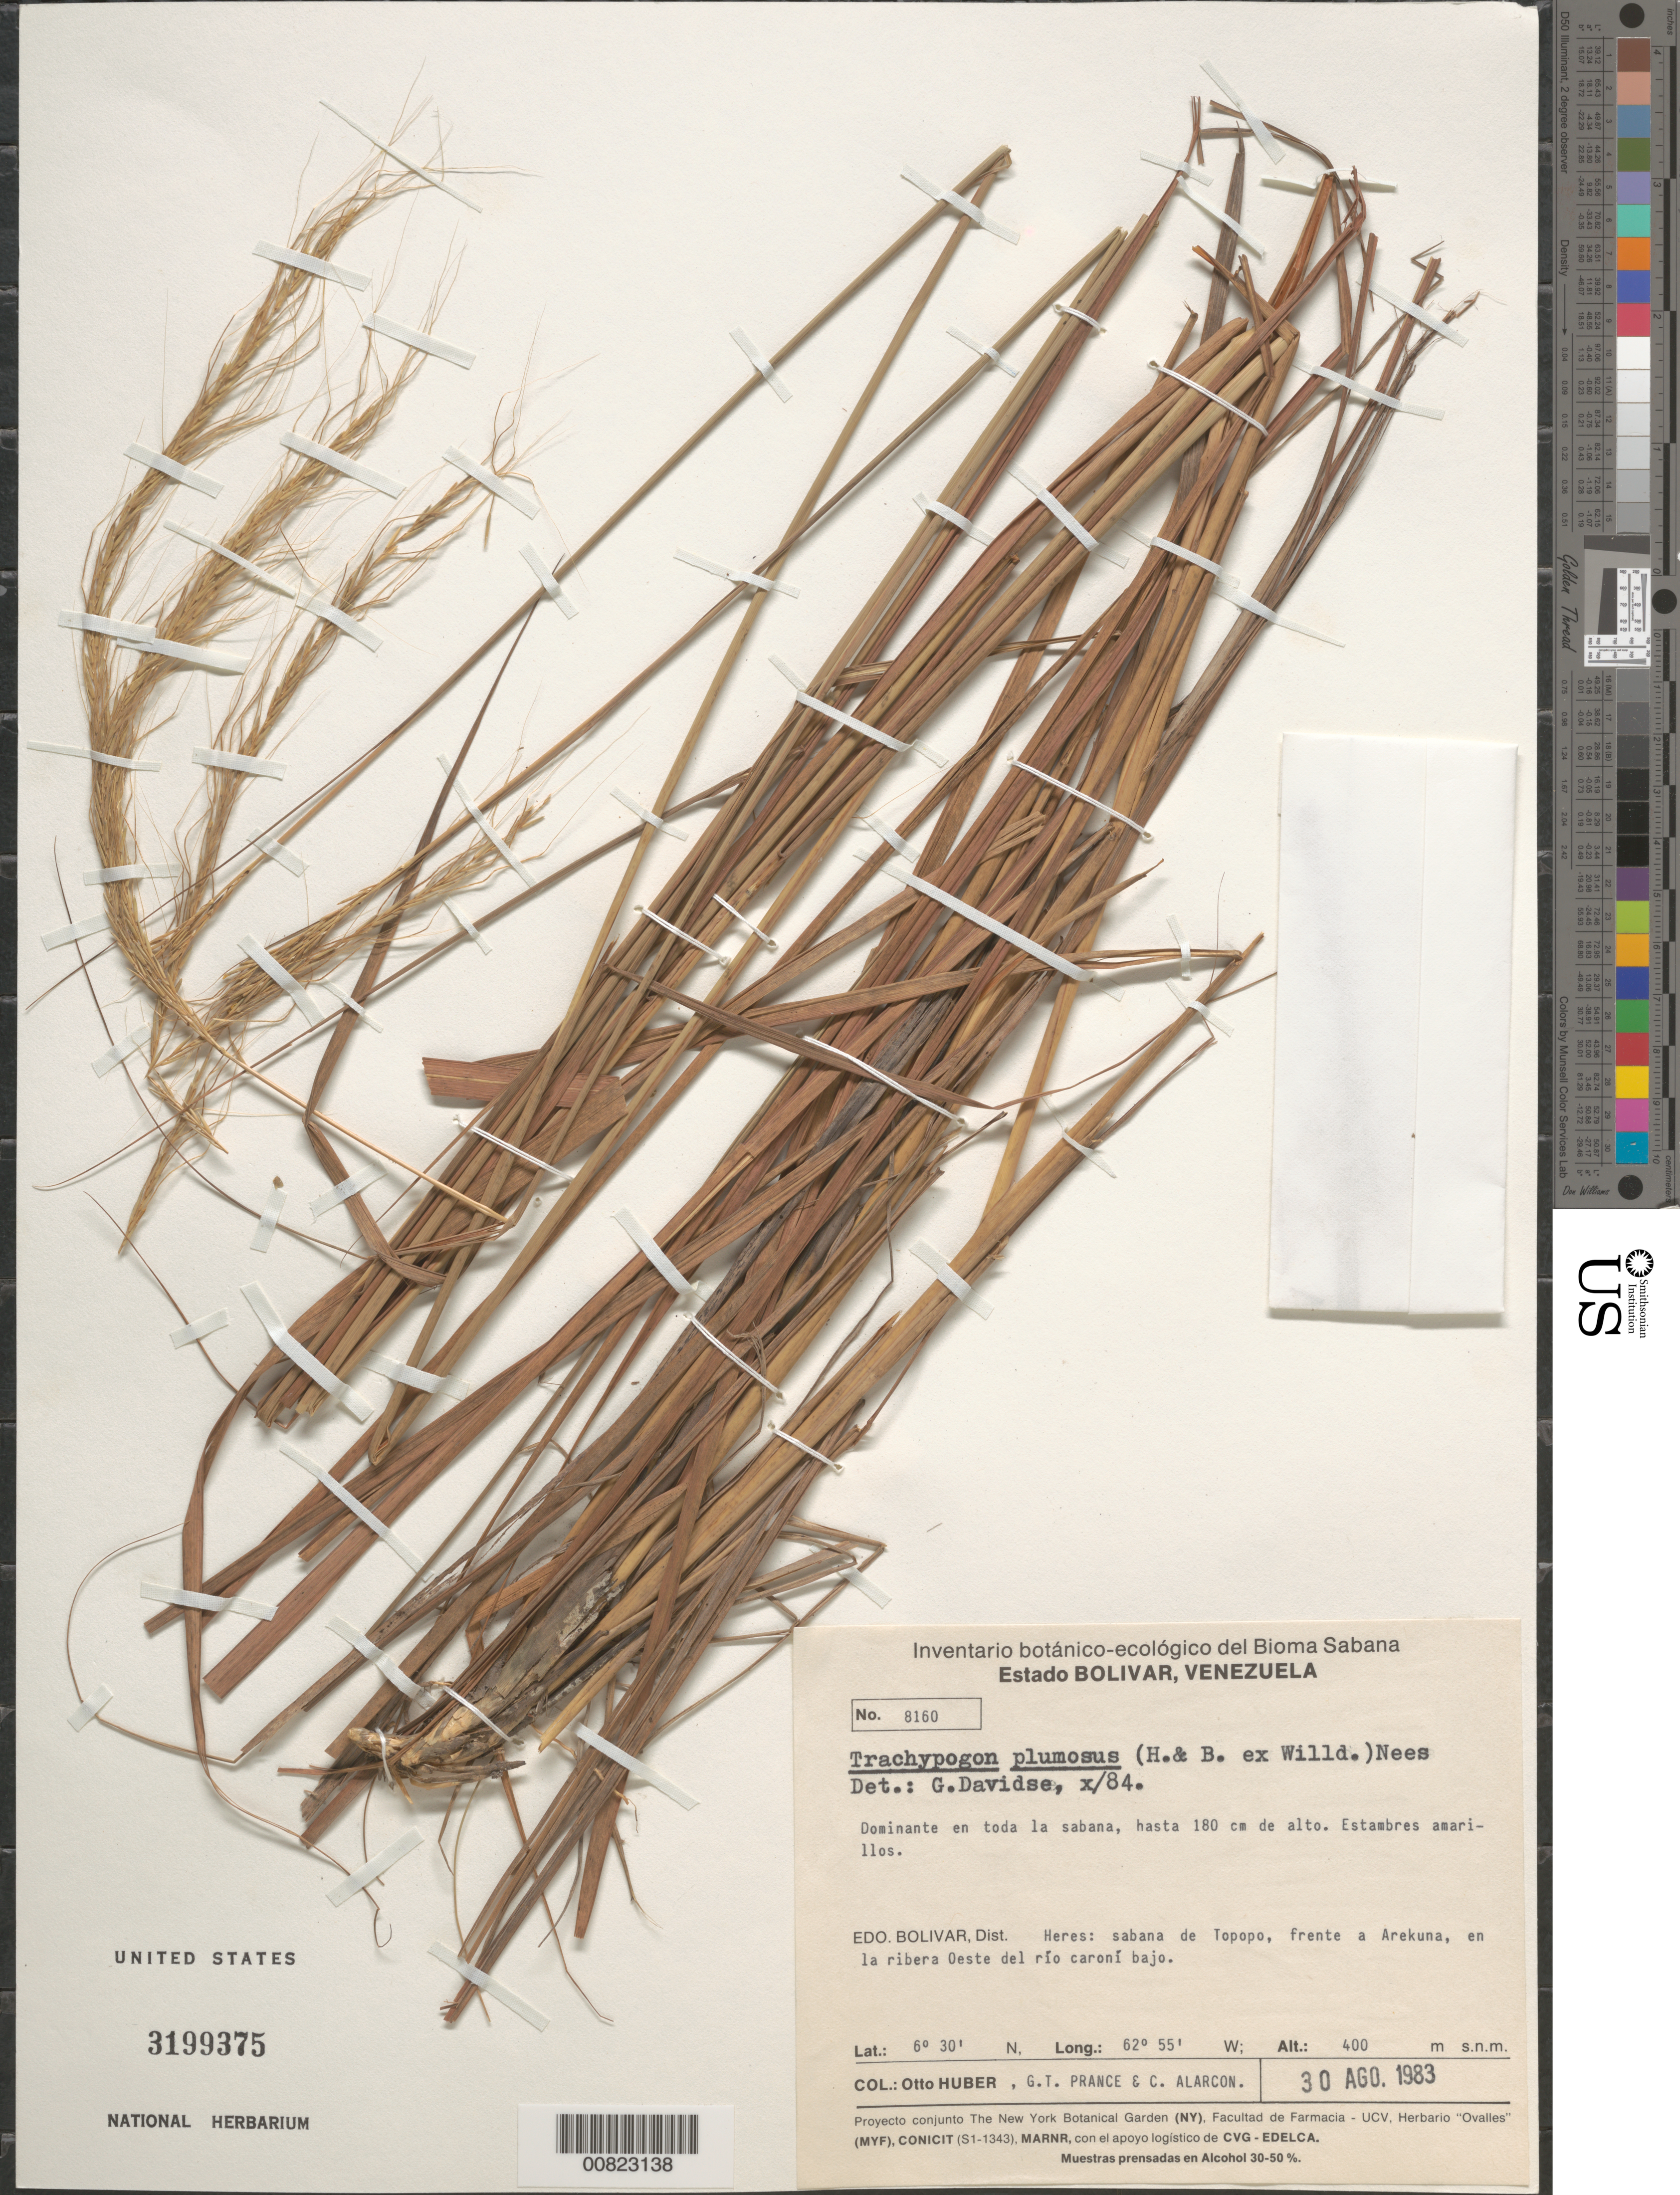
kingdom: Plantae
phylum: Tracheophyta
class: Liliopsida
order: Poales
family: Poaceae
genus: Trachypogon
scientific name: Trachypogon plumosus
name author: (Humb. & Bonpl.) Nees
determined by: Davidse, Gerrit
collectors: O. Huber, G. T. Prance & C. Alarcon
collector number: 8160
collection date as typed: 30-Aug-83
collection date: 1983-08-30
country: Venezuela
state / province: Bolívar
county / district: Heres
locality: Topopo sabana, frente a Arekuna, W del Río Caroní bajo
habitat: Savanna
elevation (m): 400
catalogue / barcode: US 3199375